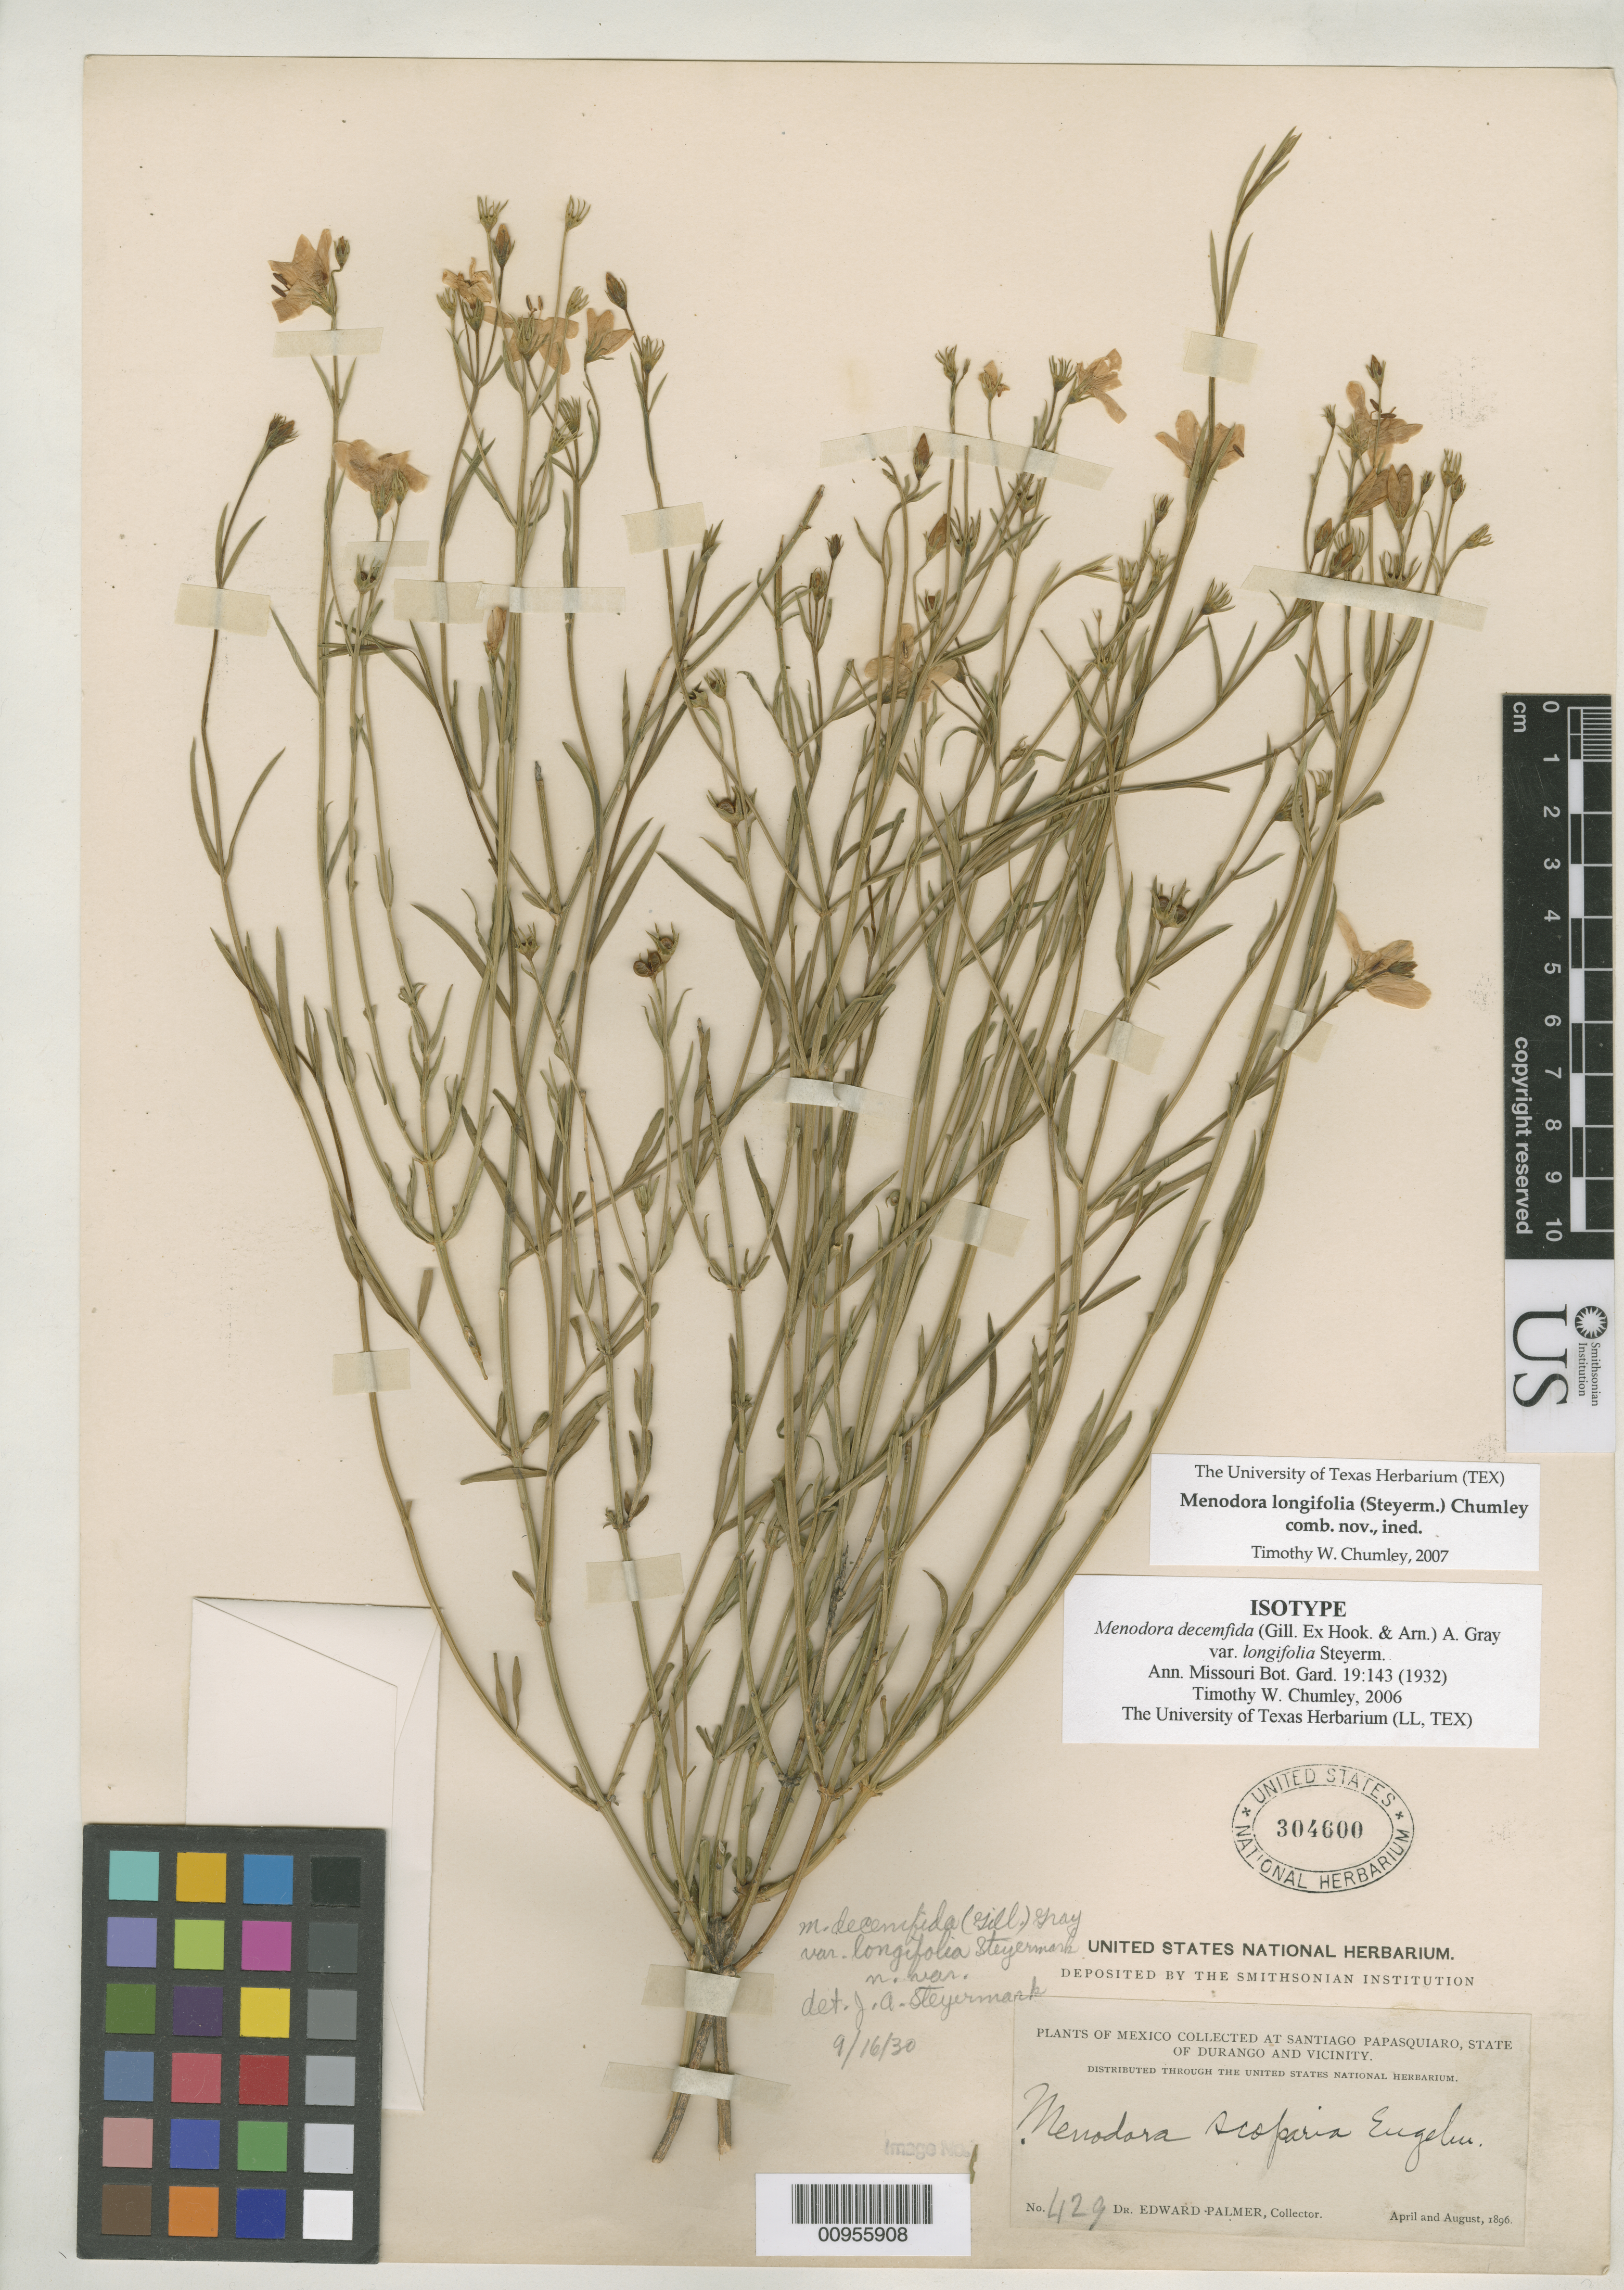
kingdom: Plantae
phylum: Tracheophyta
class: Magnoliopsida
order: Lamiales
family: Oleaceae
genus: Menodora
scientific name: Menodora decemfida var. longifolia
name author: Steyerm.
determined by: Chumley, T. W., (TEX)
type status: Syntype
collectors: E. Palmer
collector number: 429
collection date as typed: Apr 1896 and -- Aug 1896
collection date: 1896-04,1896-08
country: Mexico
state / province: Durango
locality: Santiago Papasquiaro, State of Durango and vicinity.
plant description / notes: Annotated as isotype by T.W. Chumley (2007). Protologue cites type as "April, August 1896", implying syntypes. US sheet bears label with date "April and August, 1896", mounted with several specimens in both flower and fruit.; Specimen mounted with both flowering and fruiting material, apparently collected on different dates (April and August).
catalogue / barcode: US 304600